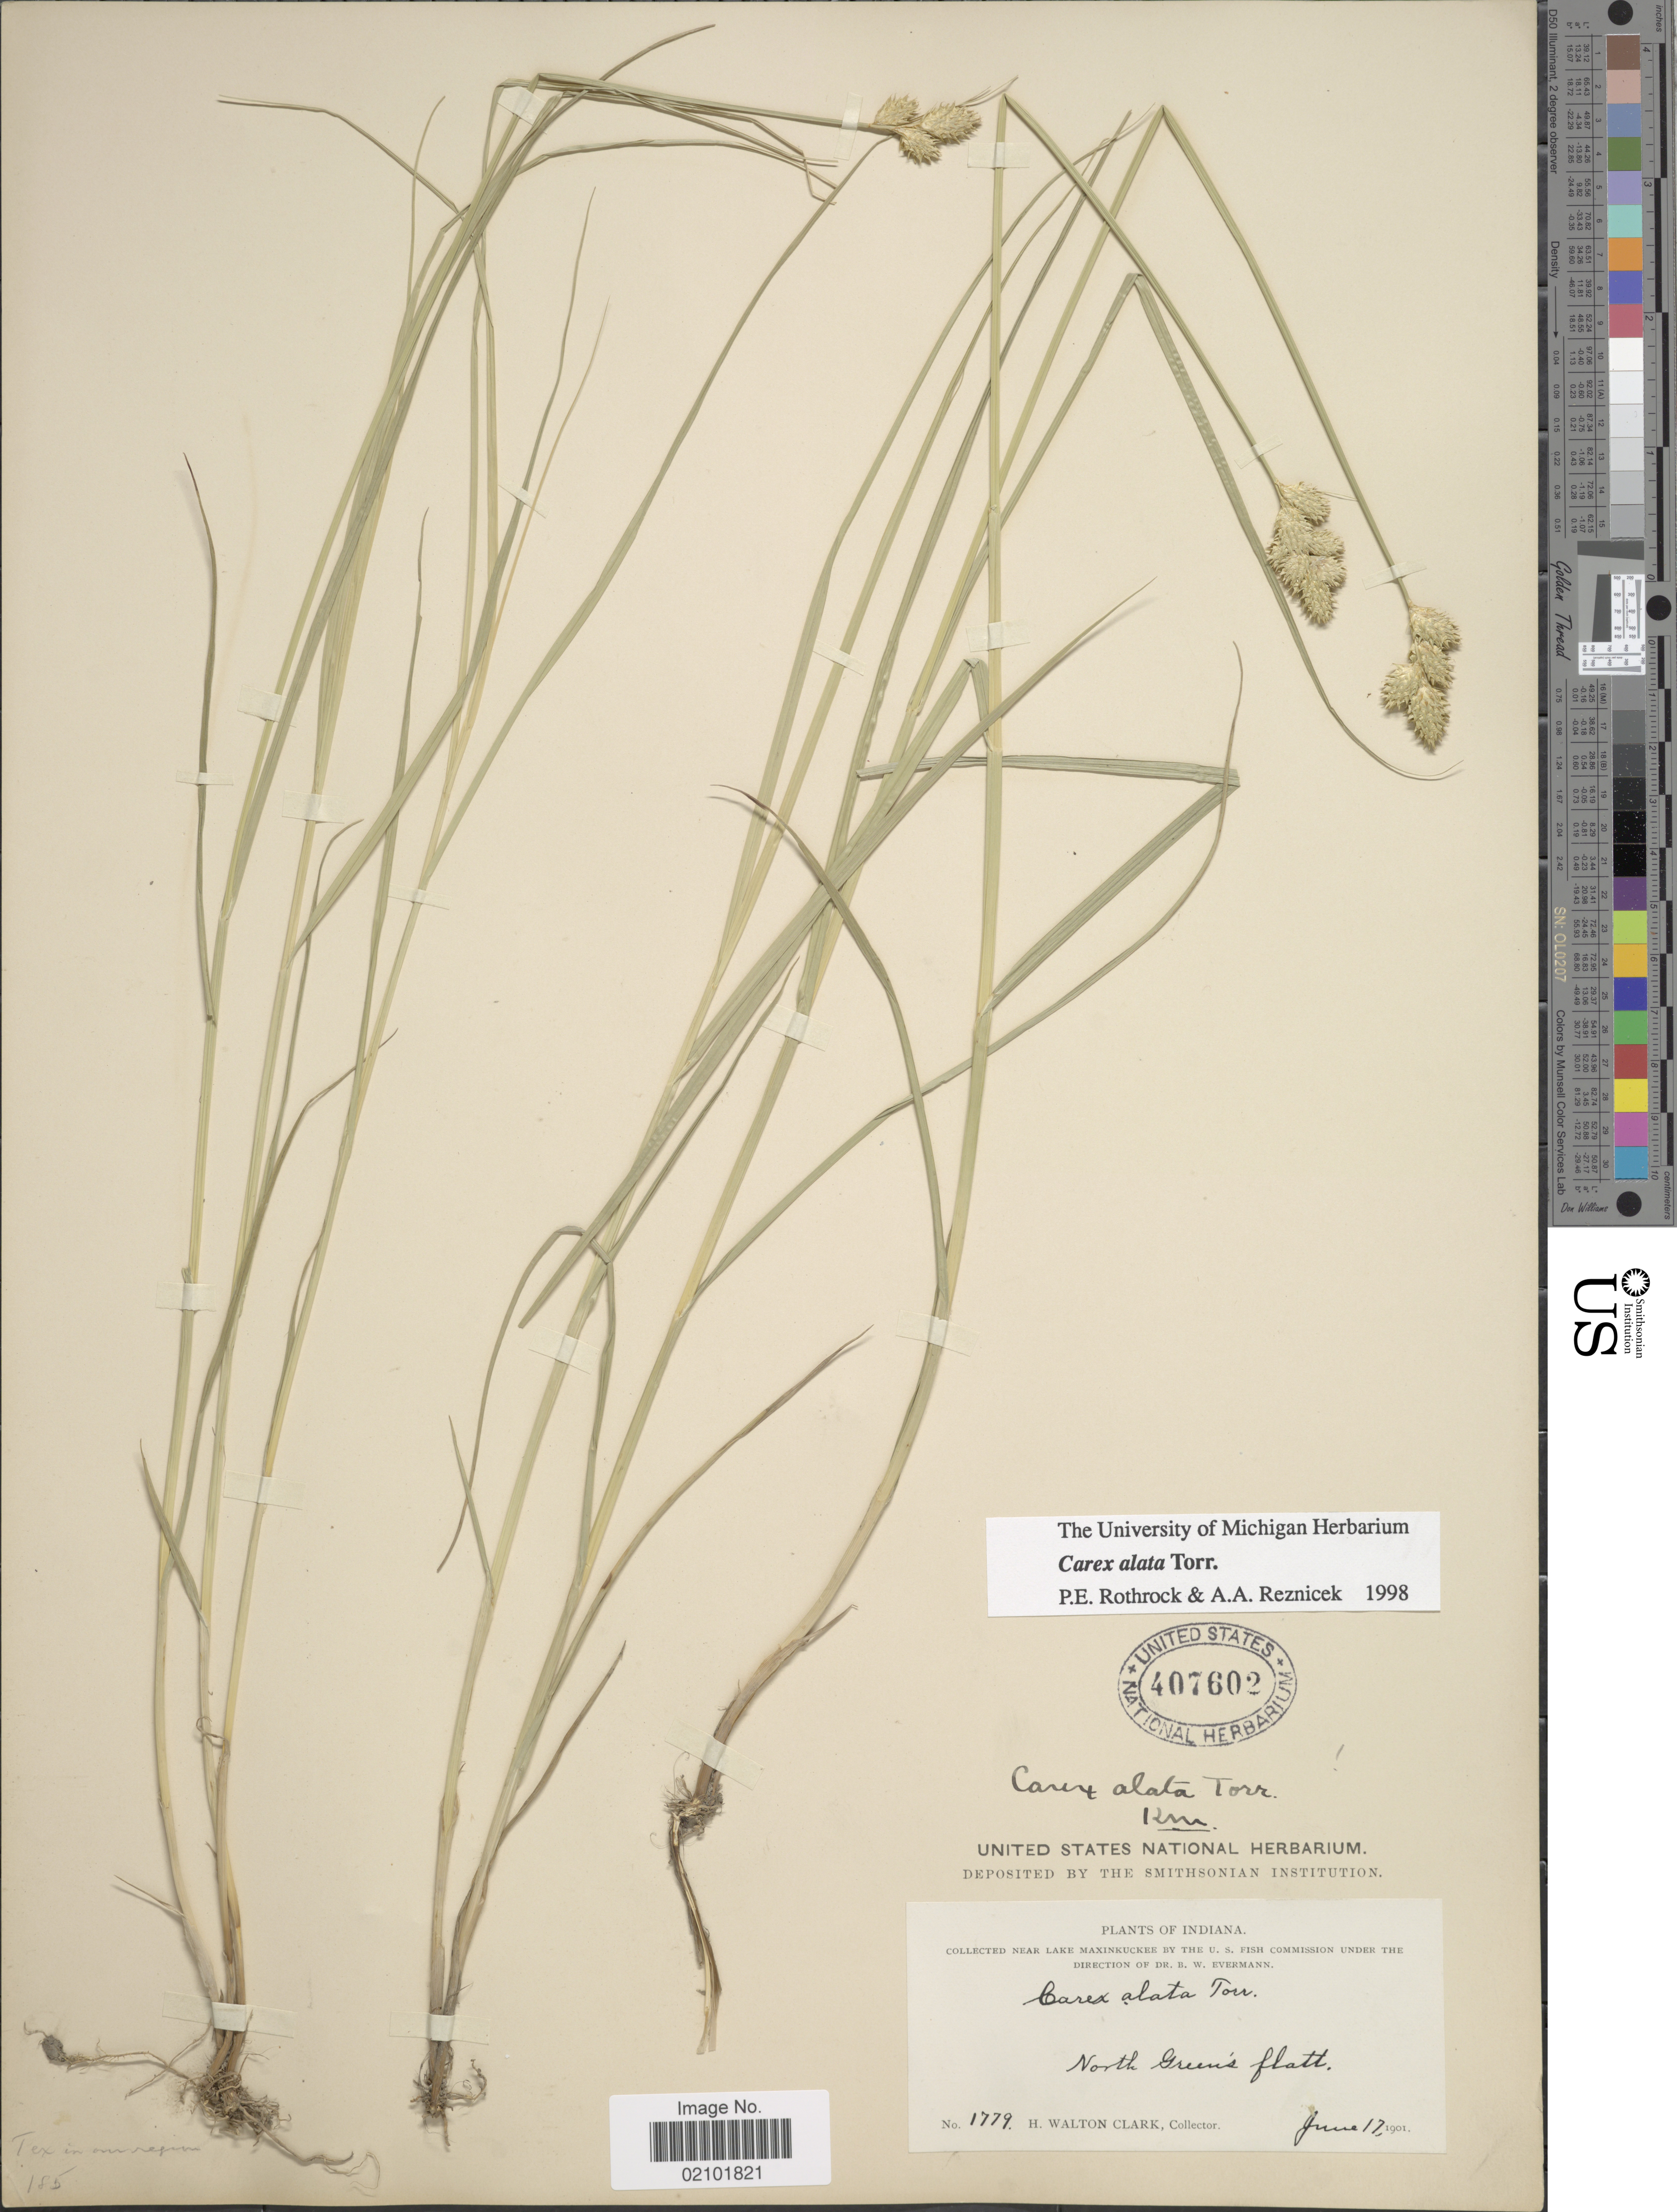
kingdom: Plantae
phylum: Tracheophyta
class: Liliopsida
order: Poales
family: Cyperaceae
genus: Carex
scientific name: Carex alata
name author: Torr.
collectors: H. W. Clark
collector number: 1779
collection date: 1901-06-17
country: United States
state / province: Indiana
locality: Near Lake Maxinkuckee. North Green's flatt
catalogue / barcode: US 407602